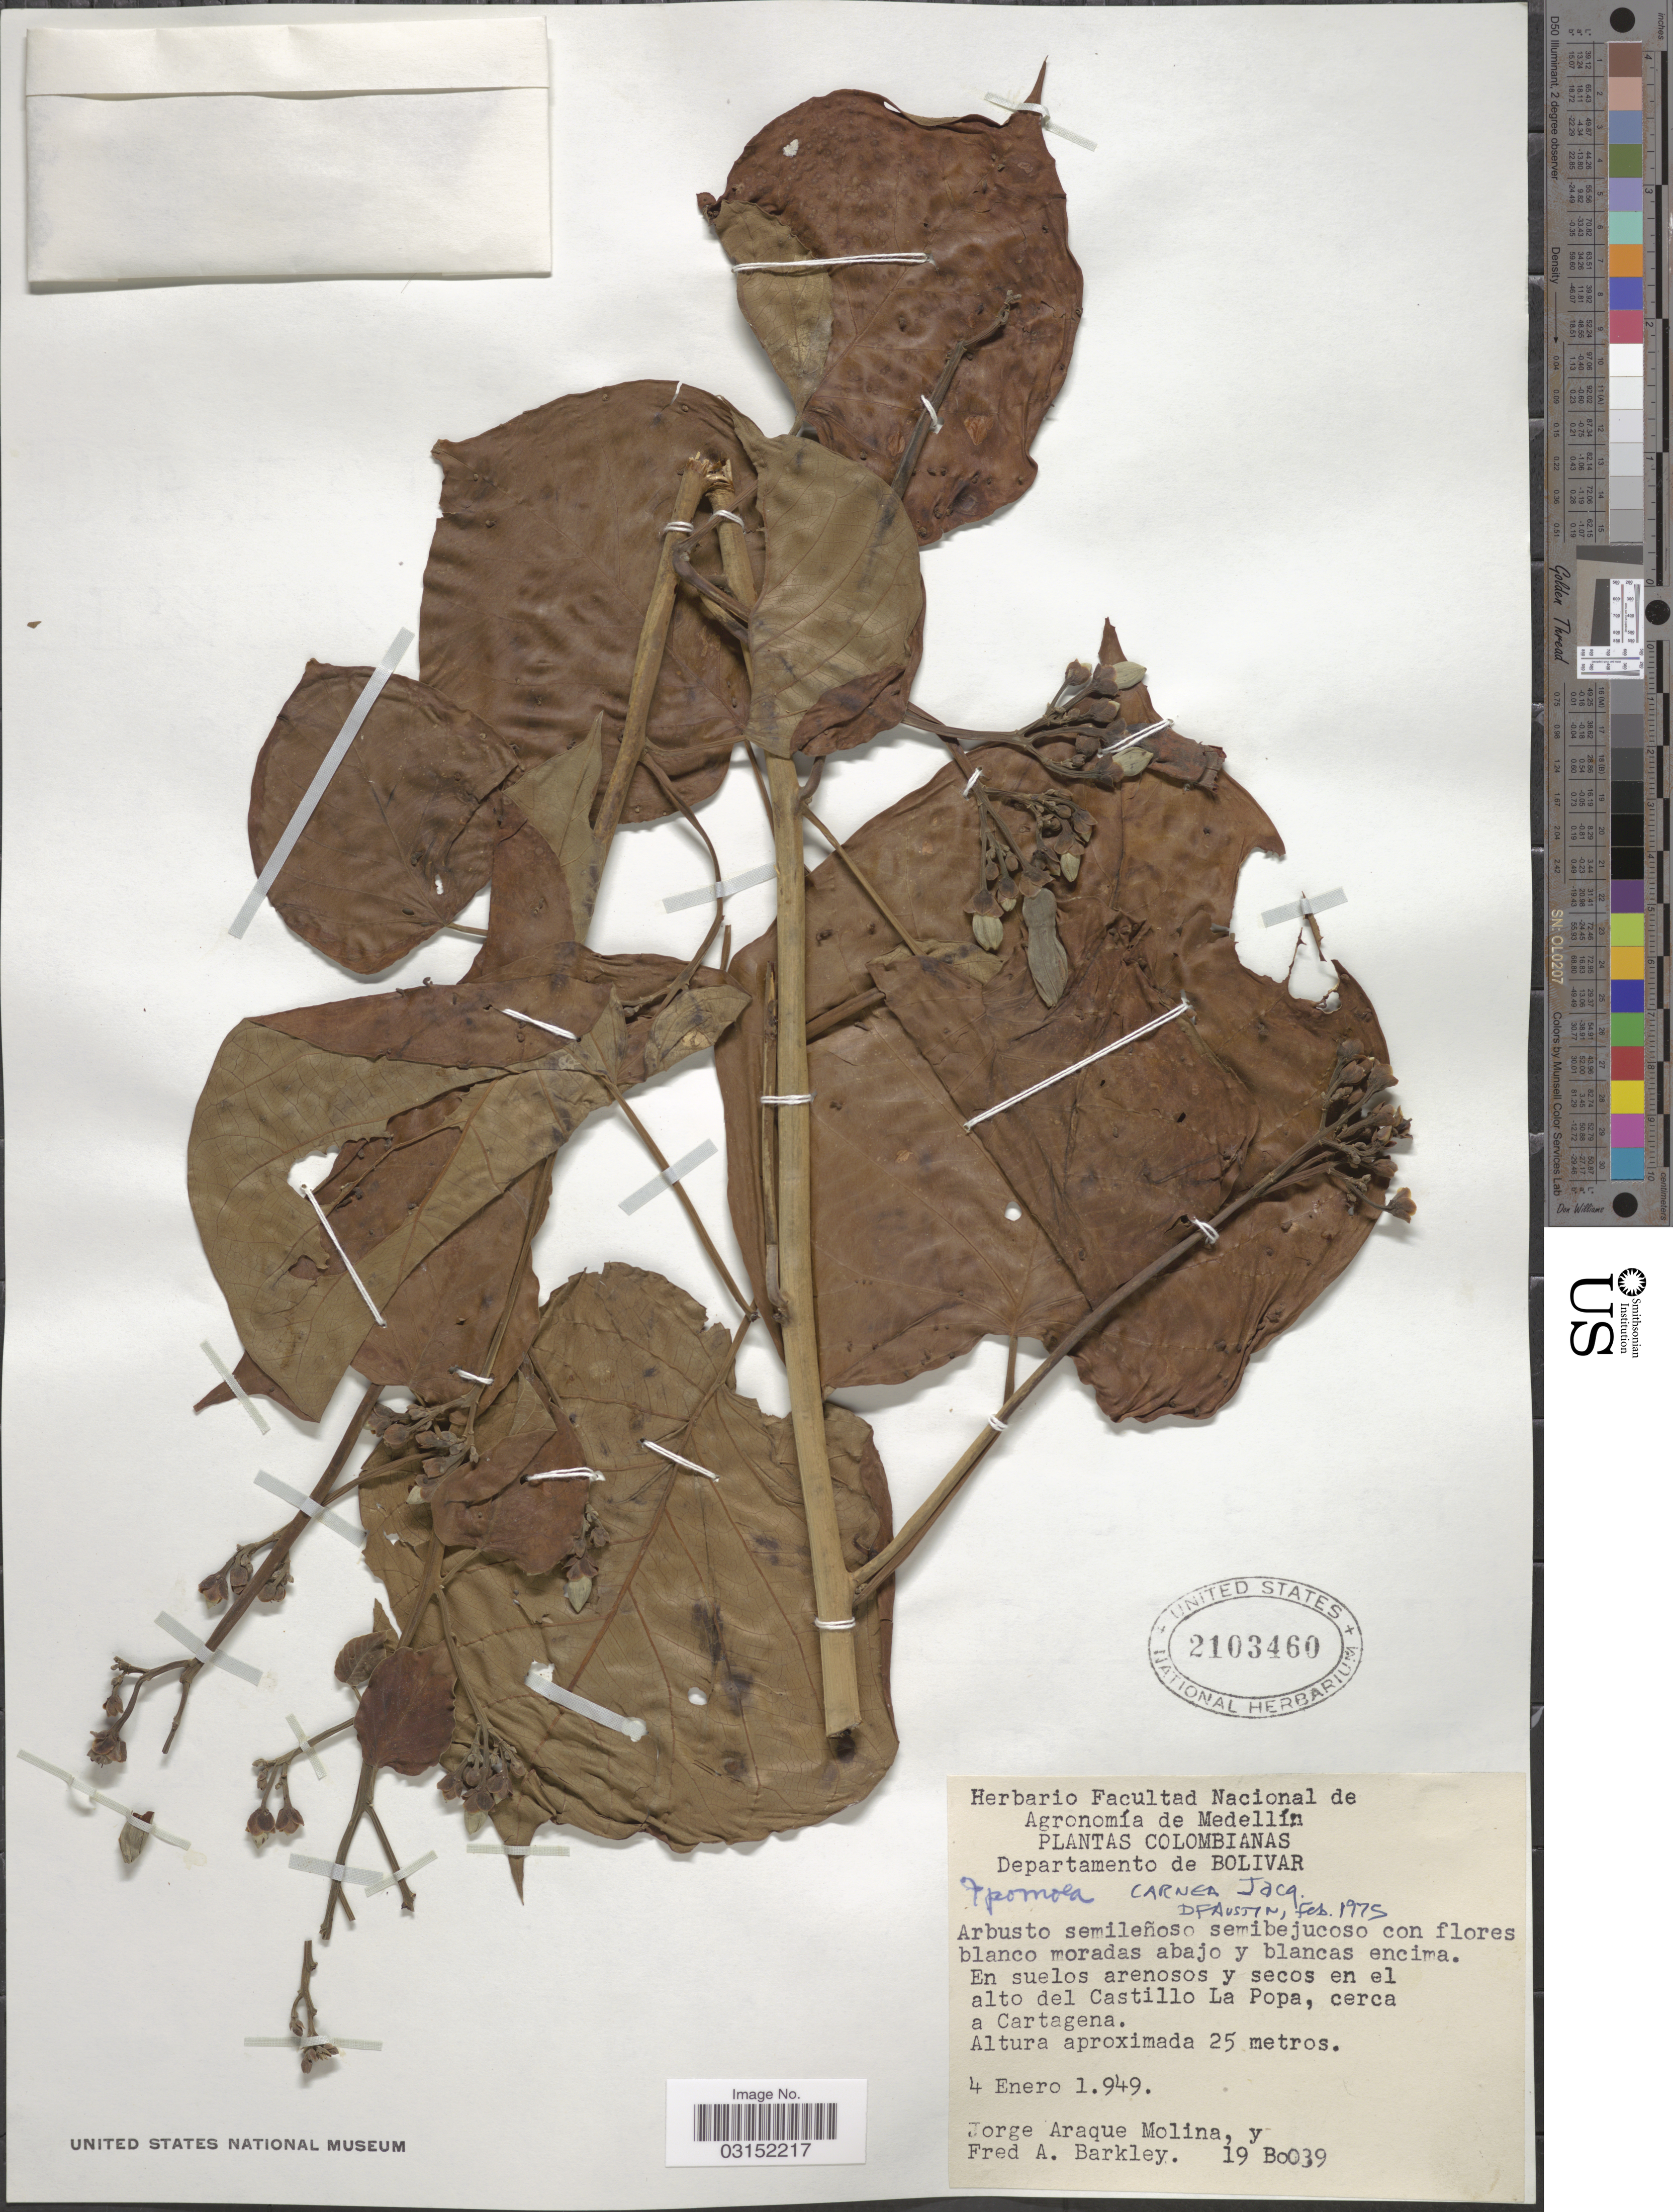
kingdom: Plantae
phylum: Tracheophyta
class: Magnoliopsida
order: Solanales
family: Convolvulaceae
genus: Ipomoea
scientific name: Ipomoea carnea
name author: Jacq.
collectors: J. Araque Molina & F. A. Barkley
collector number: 19Bo039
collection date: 1949-01-04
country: Colombia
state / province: Bolívar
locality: Departamento de Bolivar, En suelos arenosos y secos en el alto del Castillo La Popa, cerca a Cartagena.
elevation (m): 25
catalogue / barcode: US 2103460